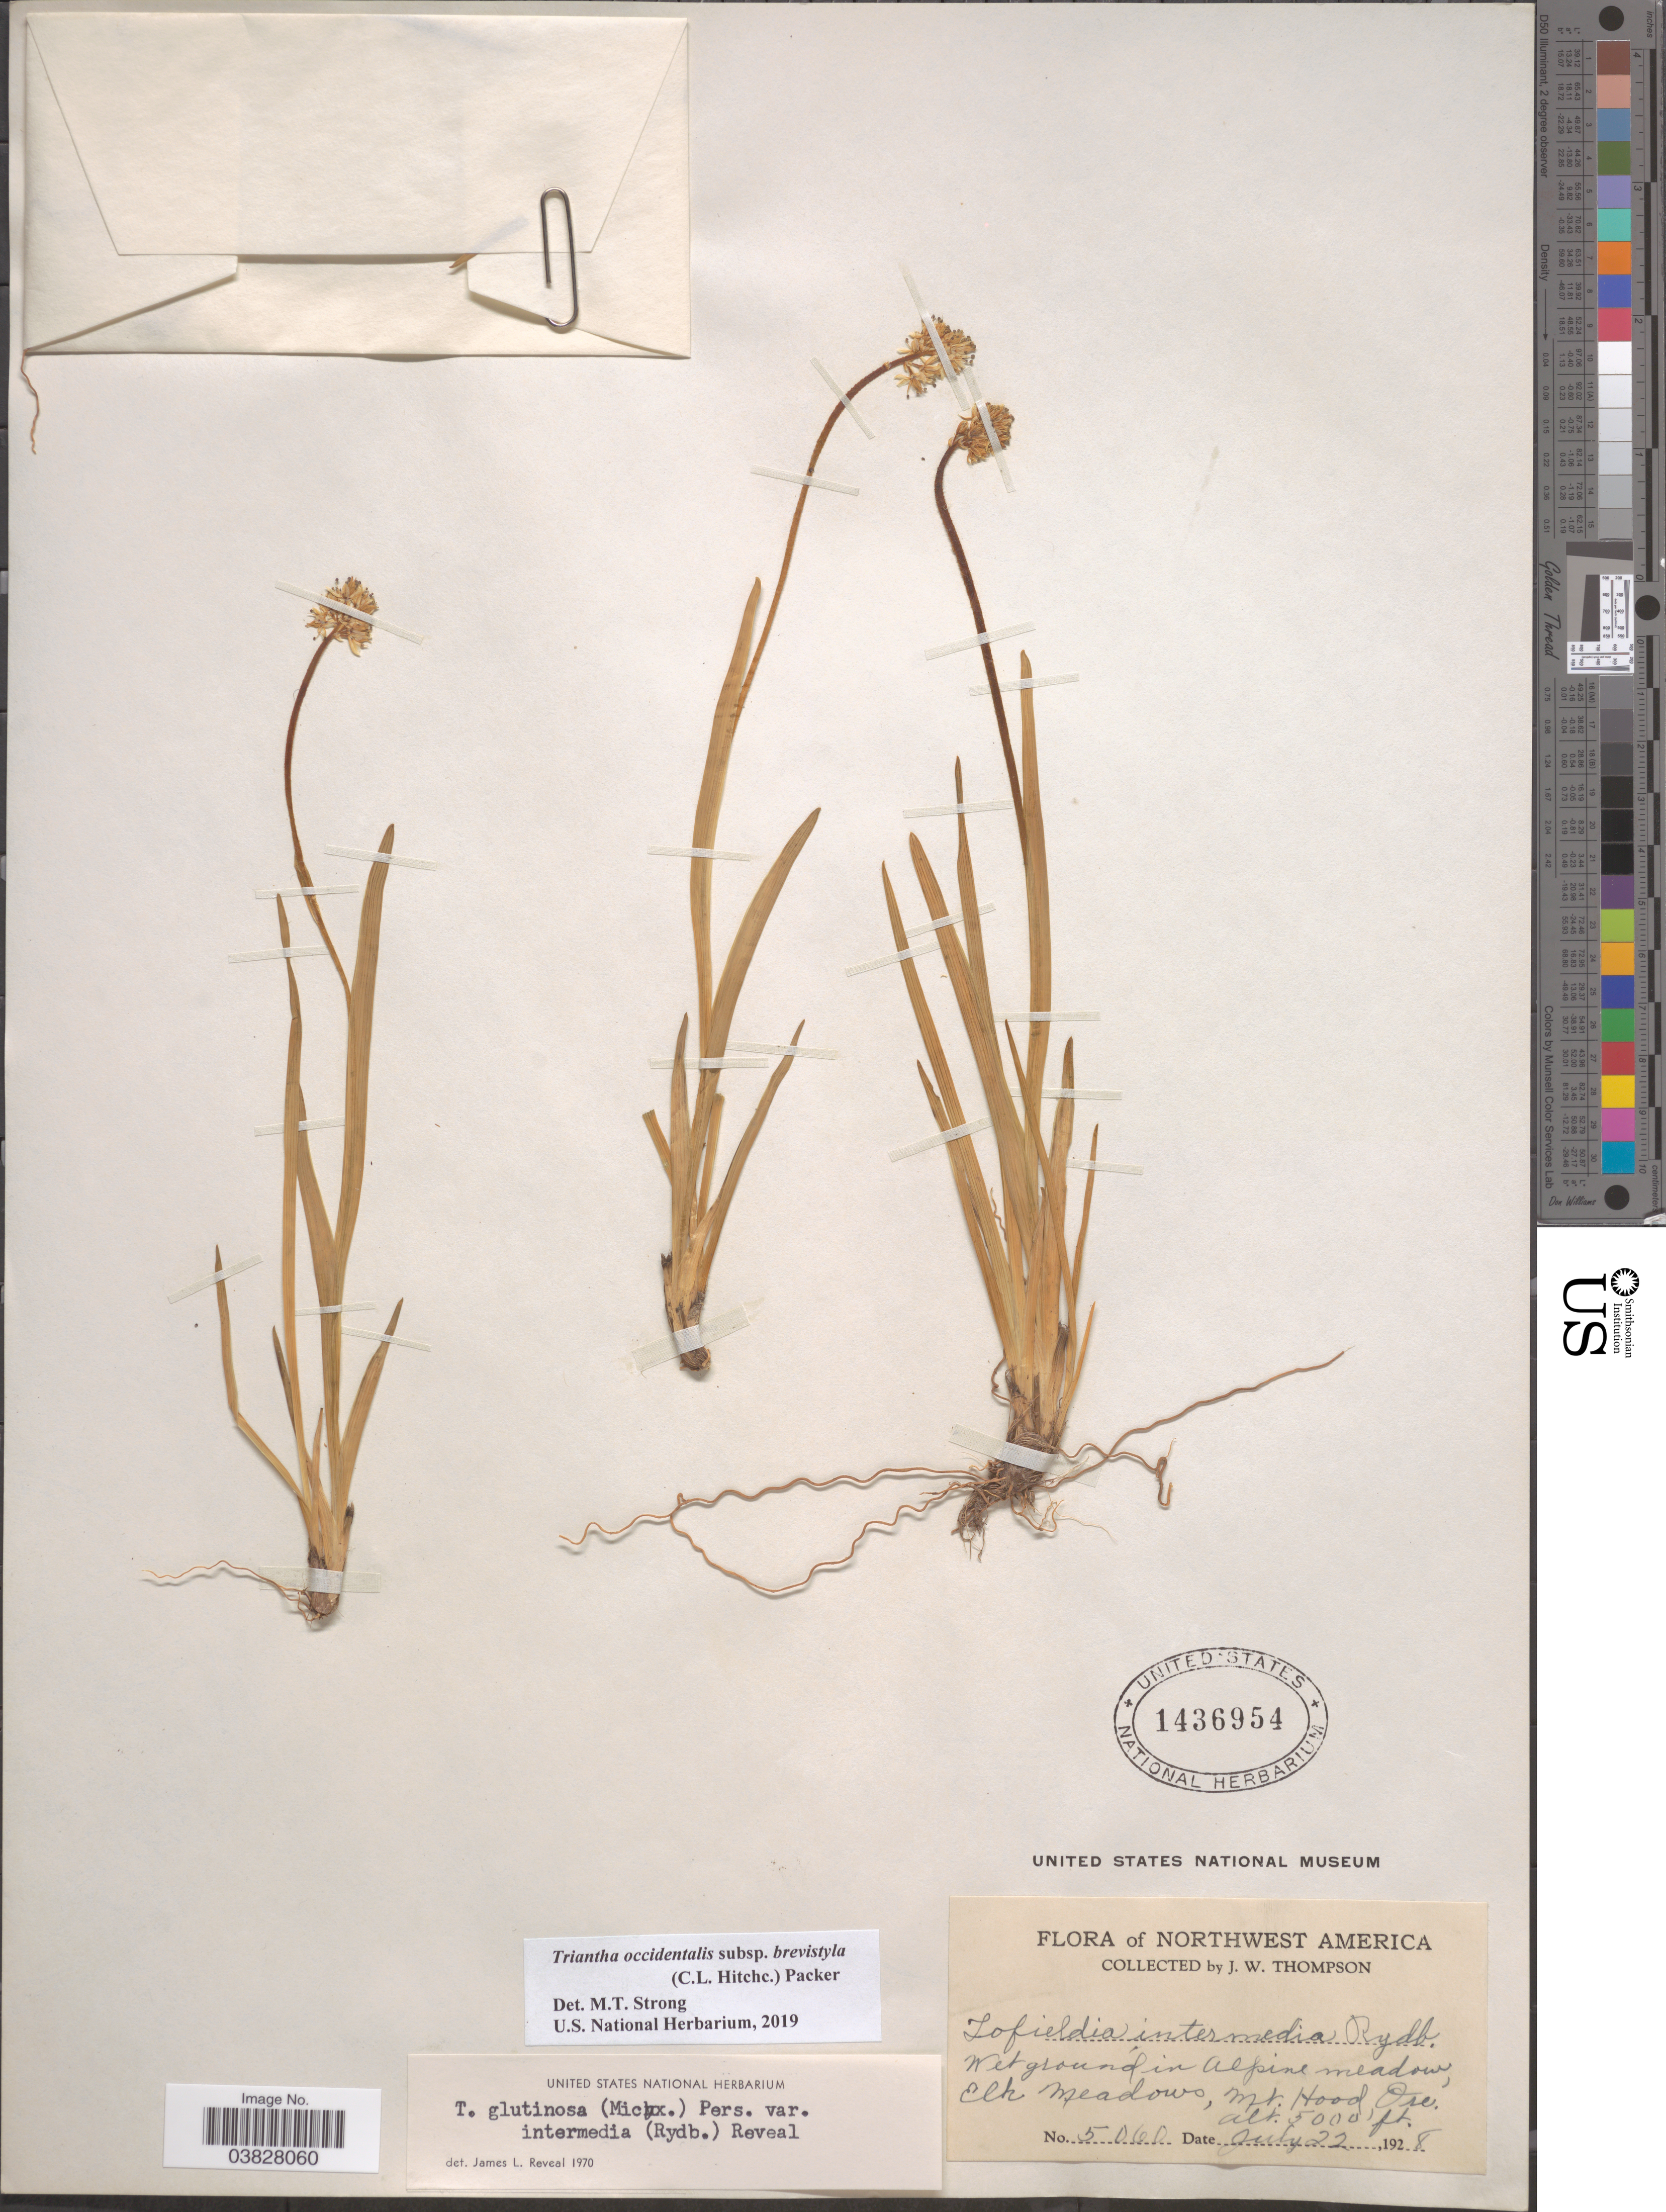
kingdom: Plantae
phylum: Tracheophyta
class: Liliopsida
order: Alismatales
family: Tofieldiaceae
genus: Triantha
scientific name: Triantha occidentalis subsp. brevistyla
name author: (C.L. Hitchc.) Packer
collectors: J. Thompson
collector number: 5060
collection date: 1928-07-22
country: United States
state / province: Oregon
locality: Northwest America. In Alpine meadow, Elk Meadows, Mt. Hood.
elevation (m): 1524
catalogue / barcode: US 1436954